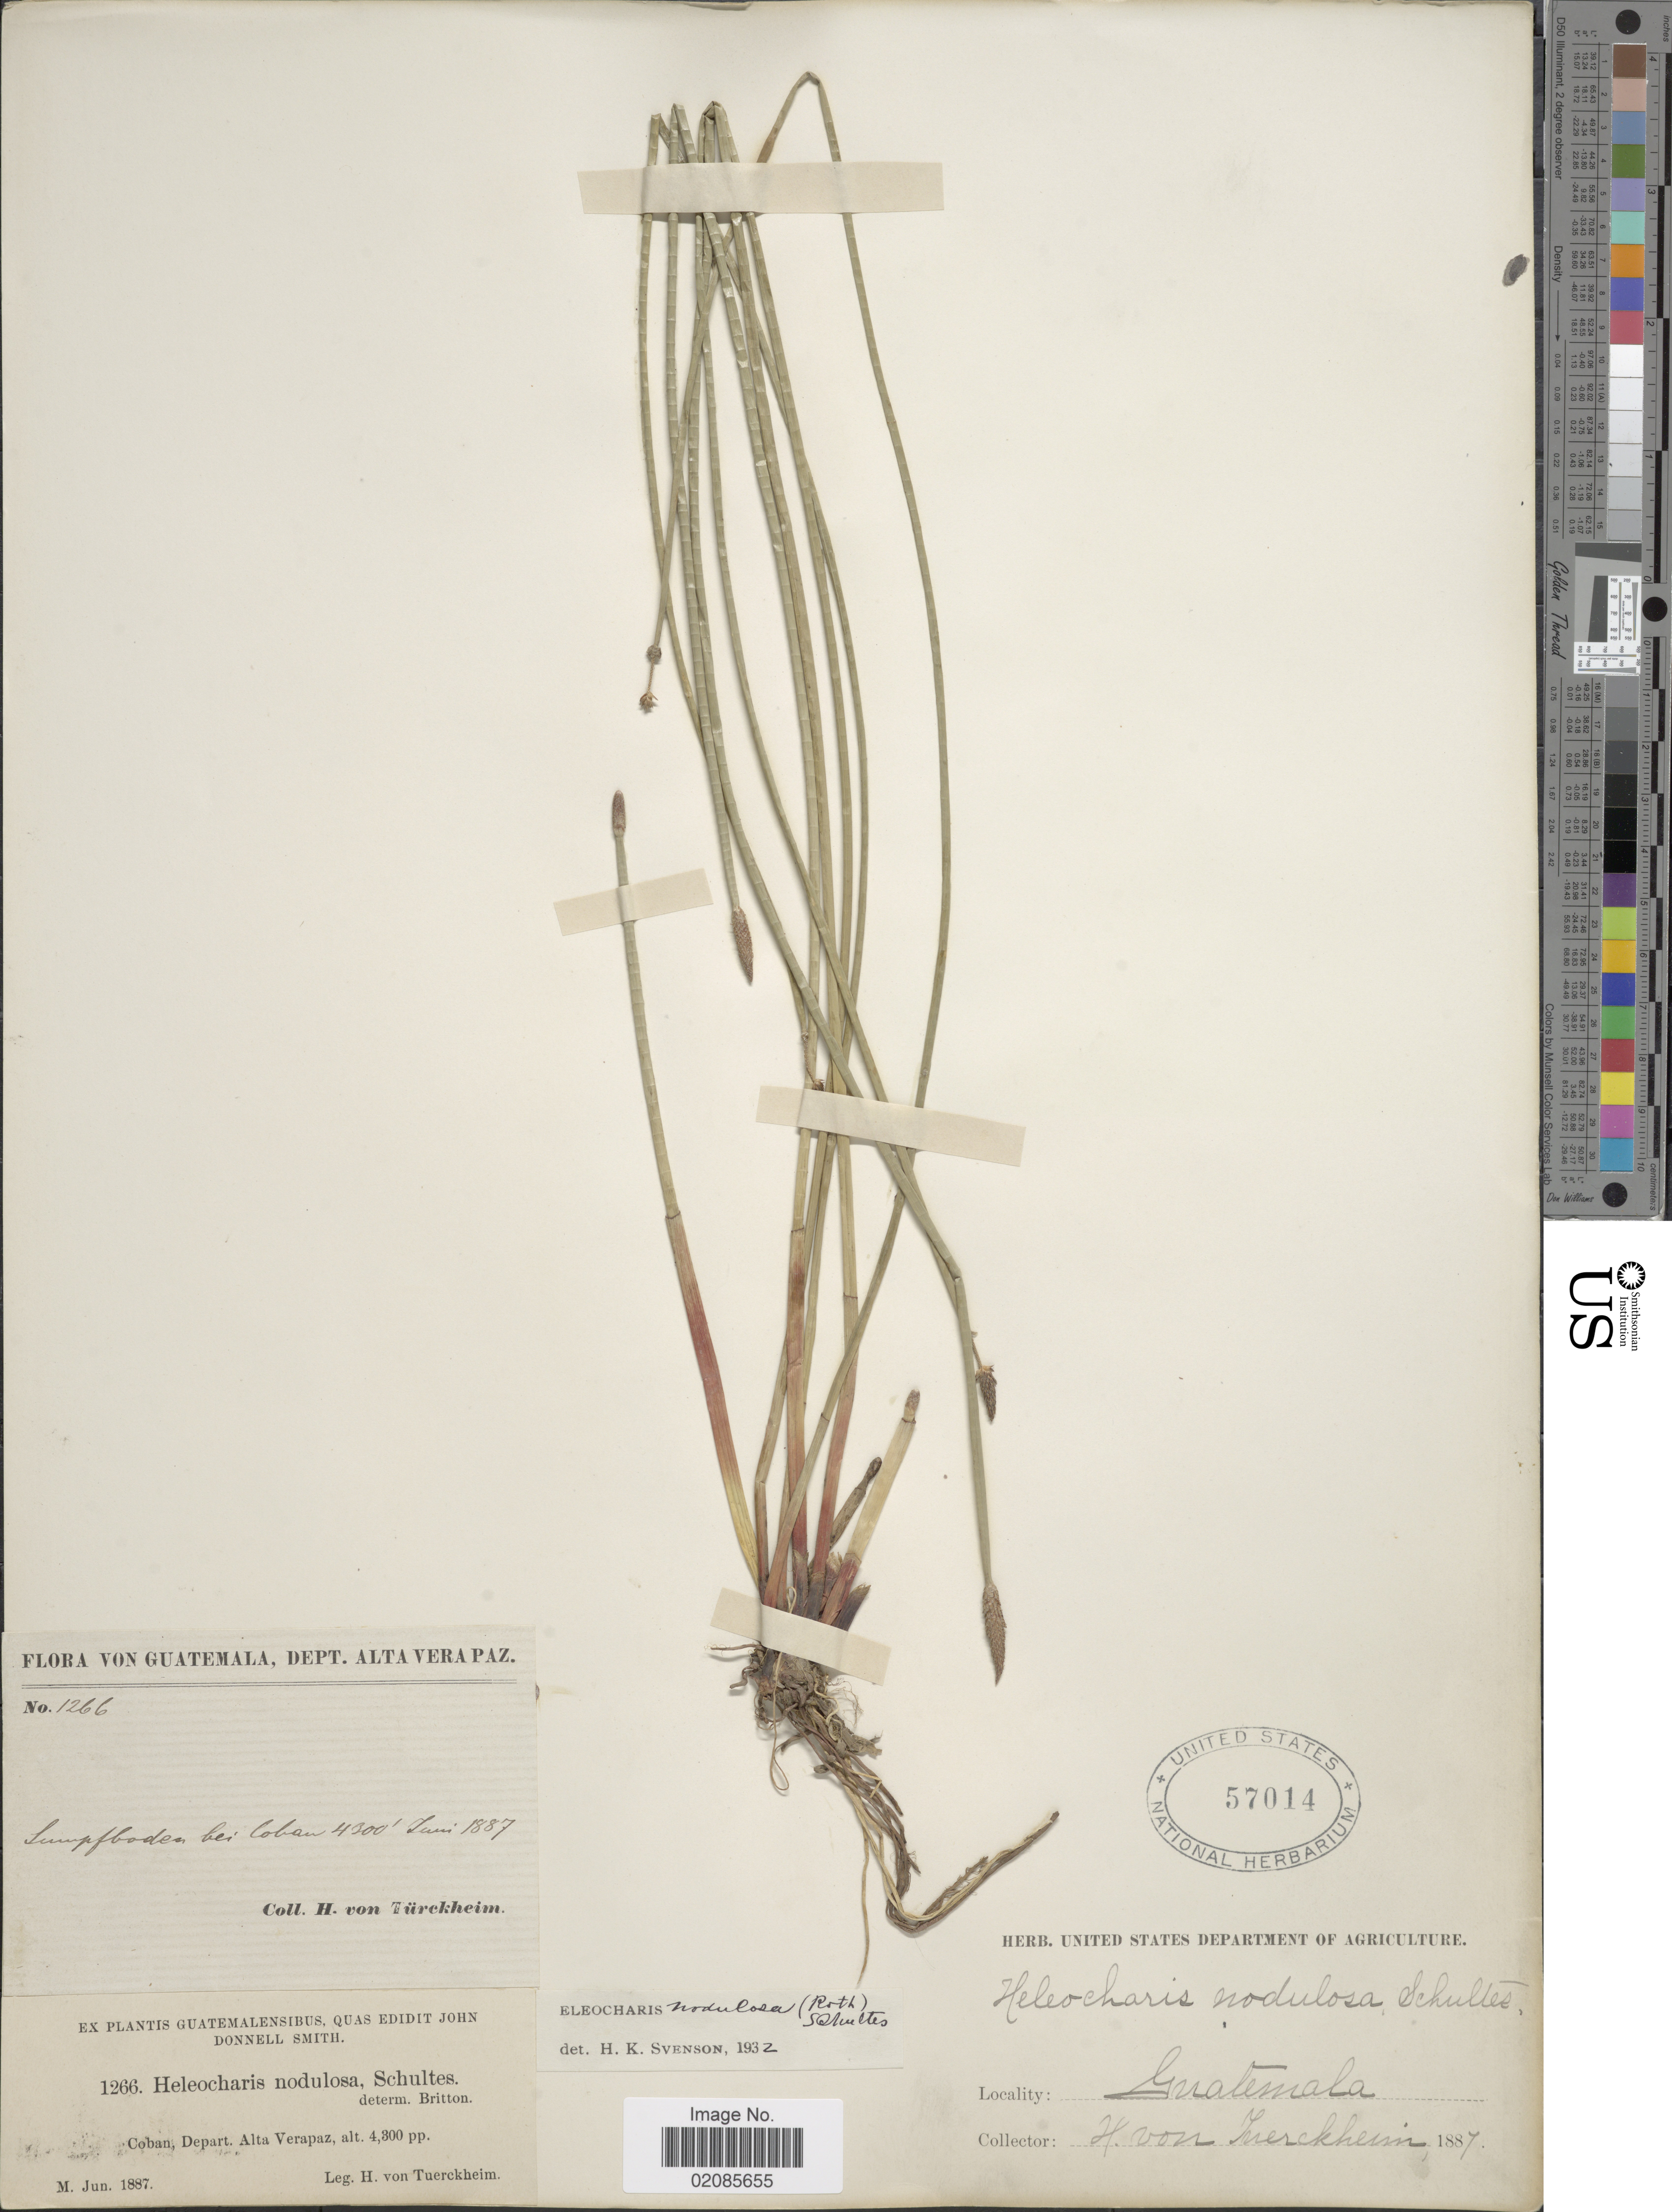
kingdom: Plantae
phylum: Tracheophyta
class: Liliopsida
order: Poales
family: Cyperaceae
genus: Eleocharis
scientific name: Eleocharis montana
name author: (Kunth) Roem. & Schult.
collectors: H. von Türckheim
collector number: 1266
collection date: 1887-06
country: Guatemala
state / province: Alta Verapaz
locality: Sumpfboden bei Coban.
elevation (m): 1311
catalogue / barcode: US 57014